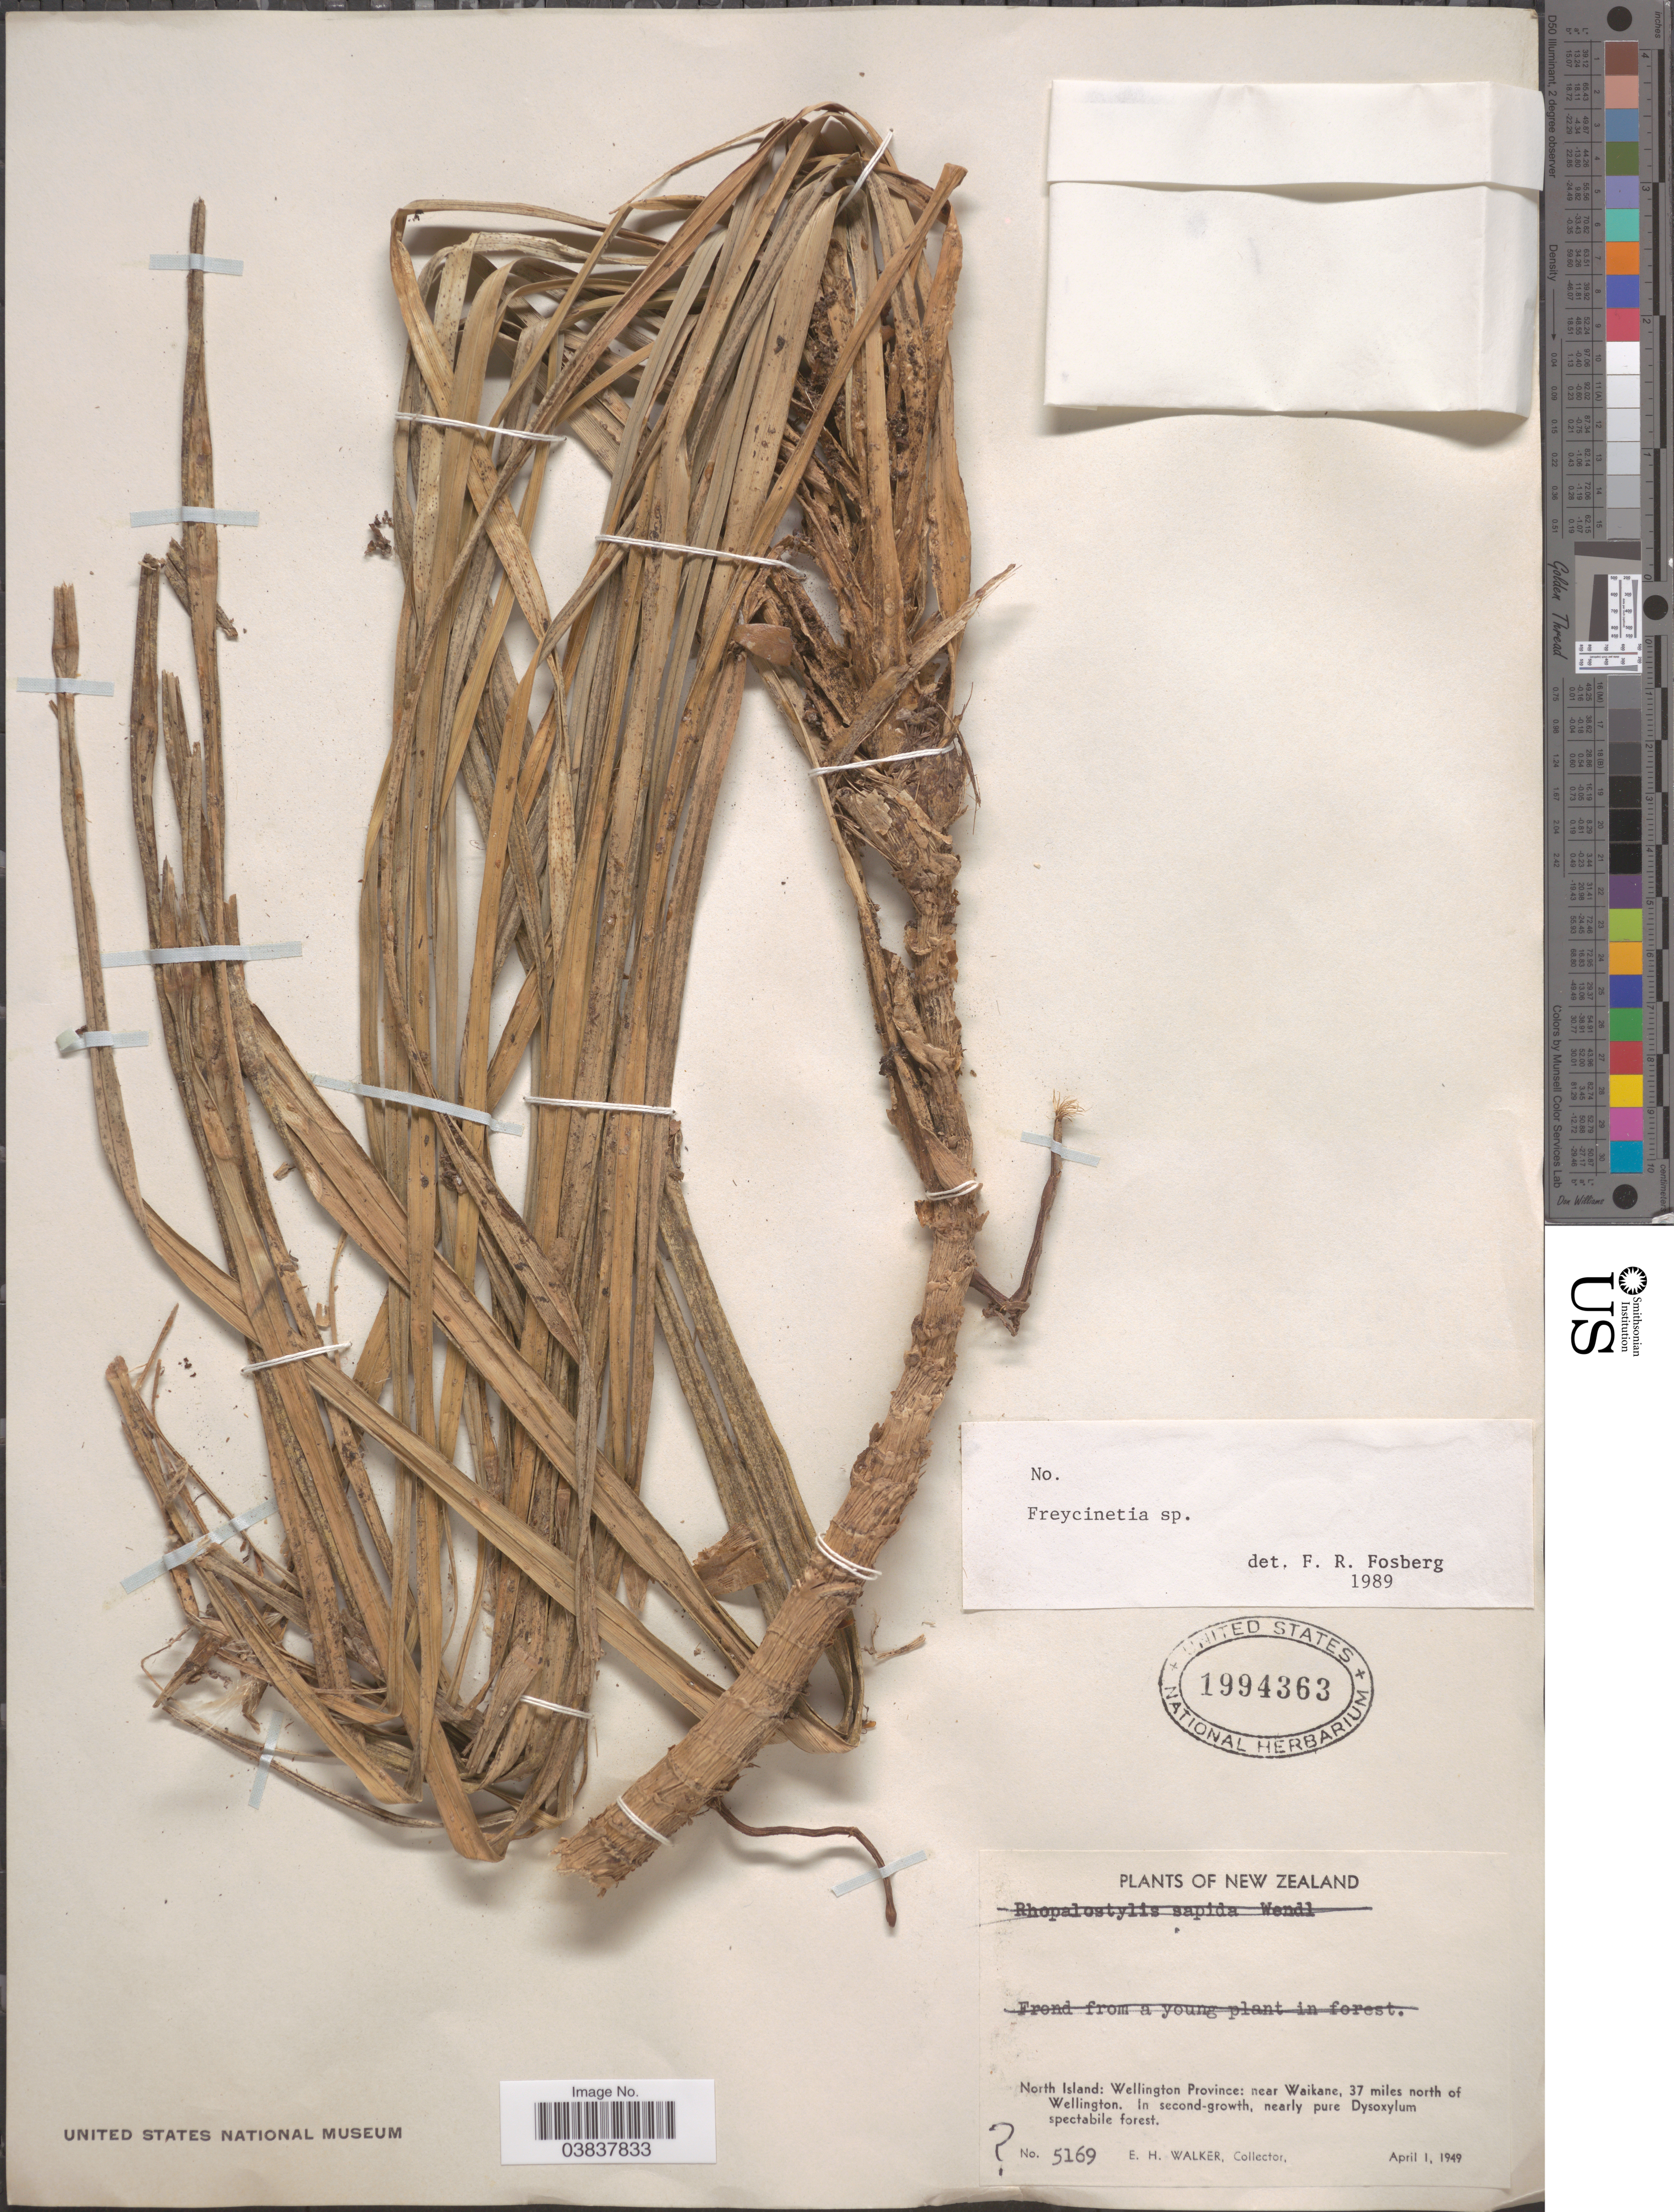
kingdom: Plantae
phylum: Tracheophyta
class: Liliopsida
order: Pandanales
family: Pandanaceae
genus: Freycinetia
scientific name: Freycinetia sp.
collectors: E. H. Walker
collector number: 5169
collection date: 1949-04-01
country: New Zealand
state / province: Wellington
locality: North Island: Wellington Province: near Waikane, 37 miles north of Wellington.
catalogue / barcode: US 1994363